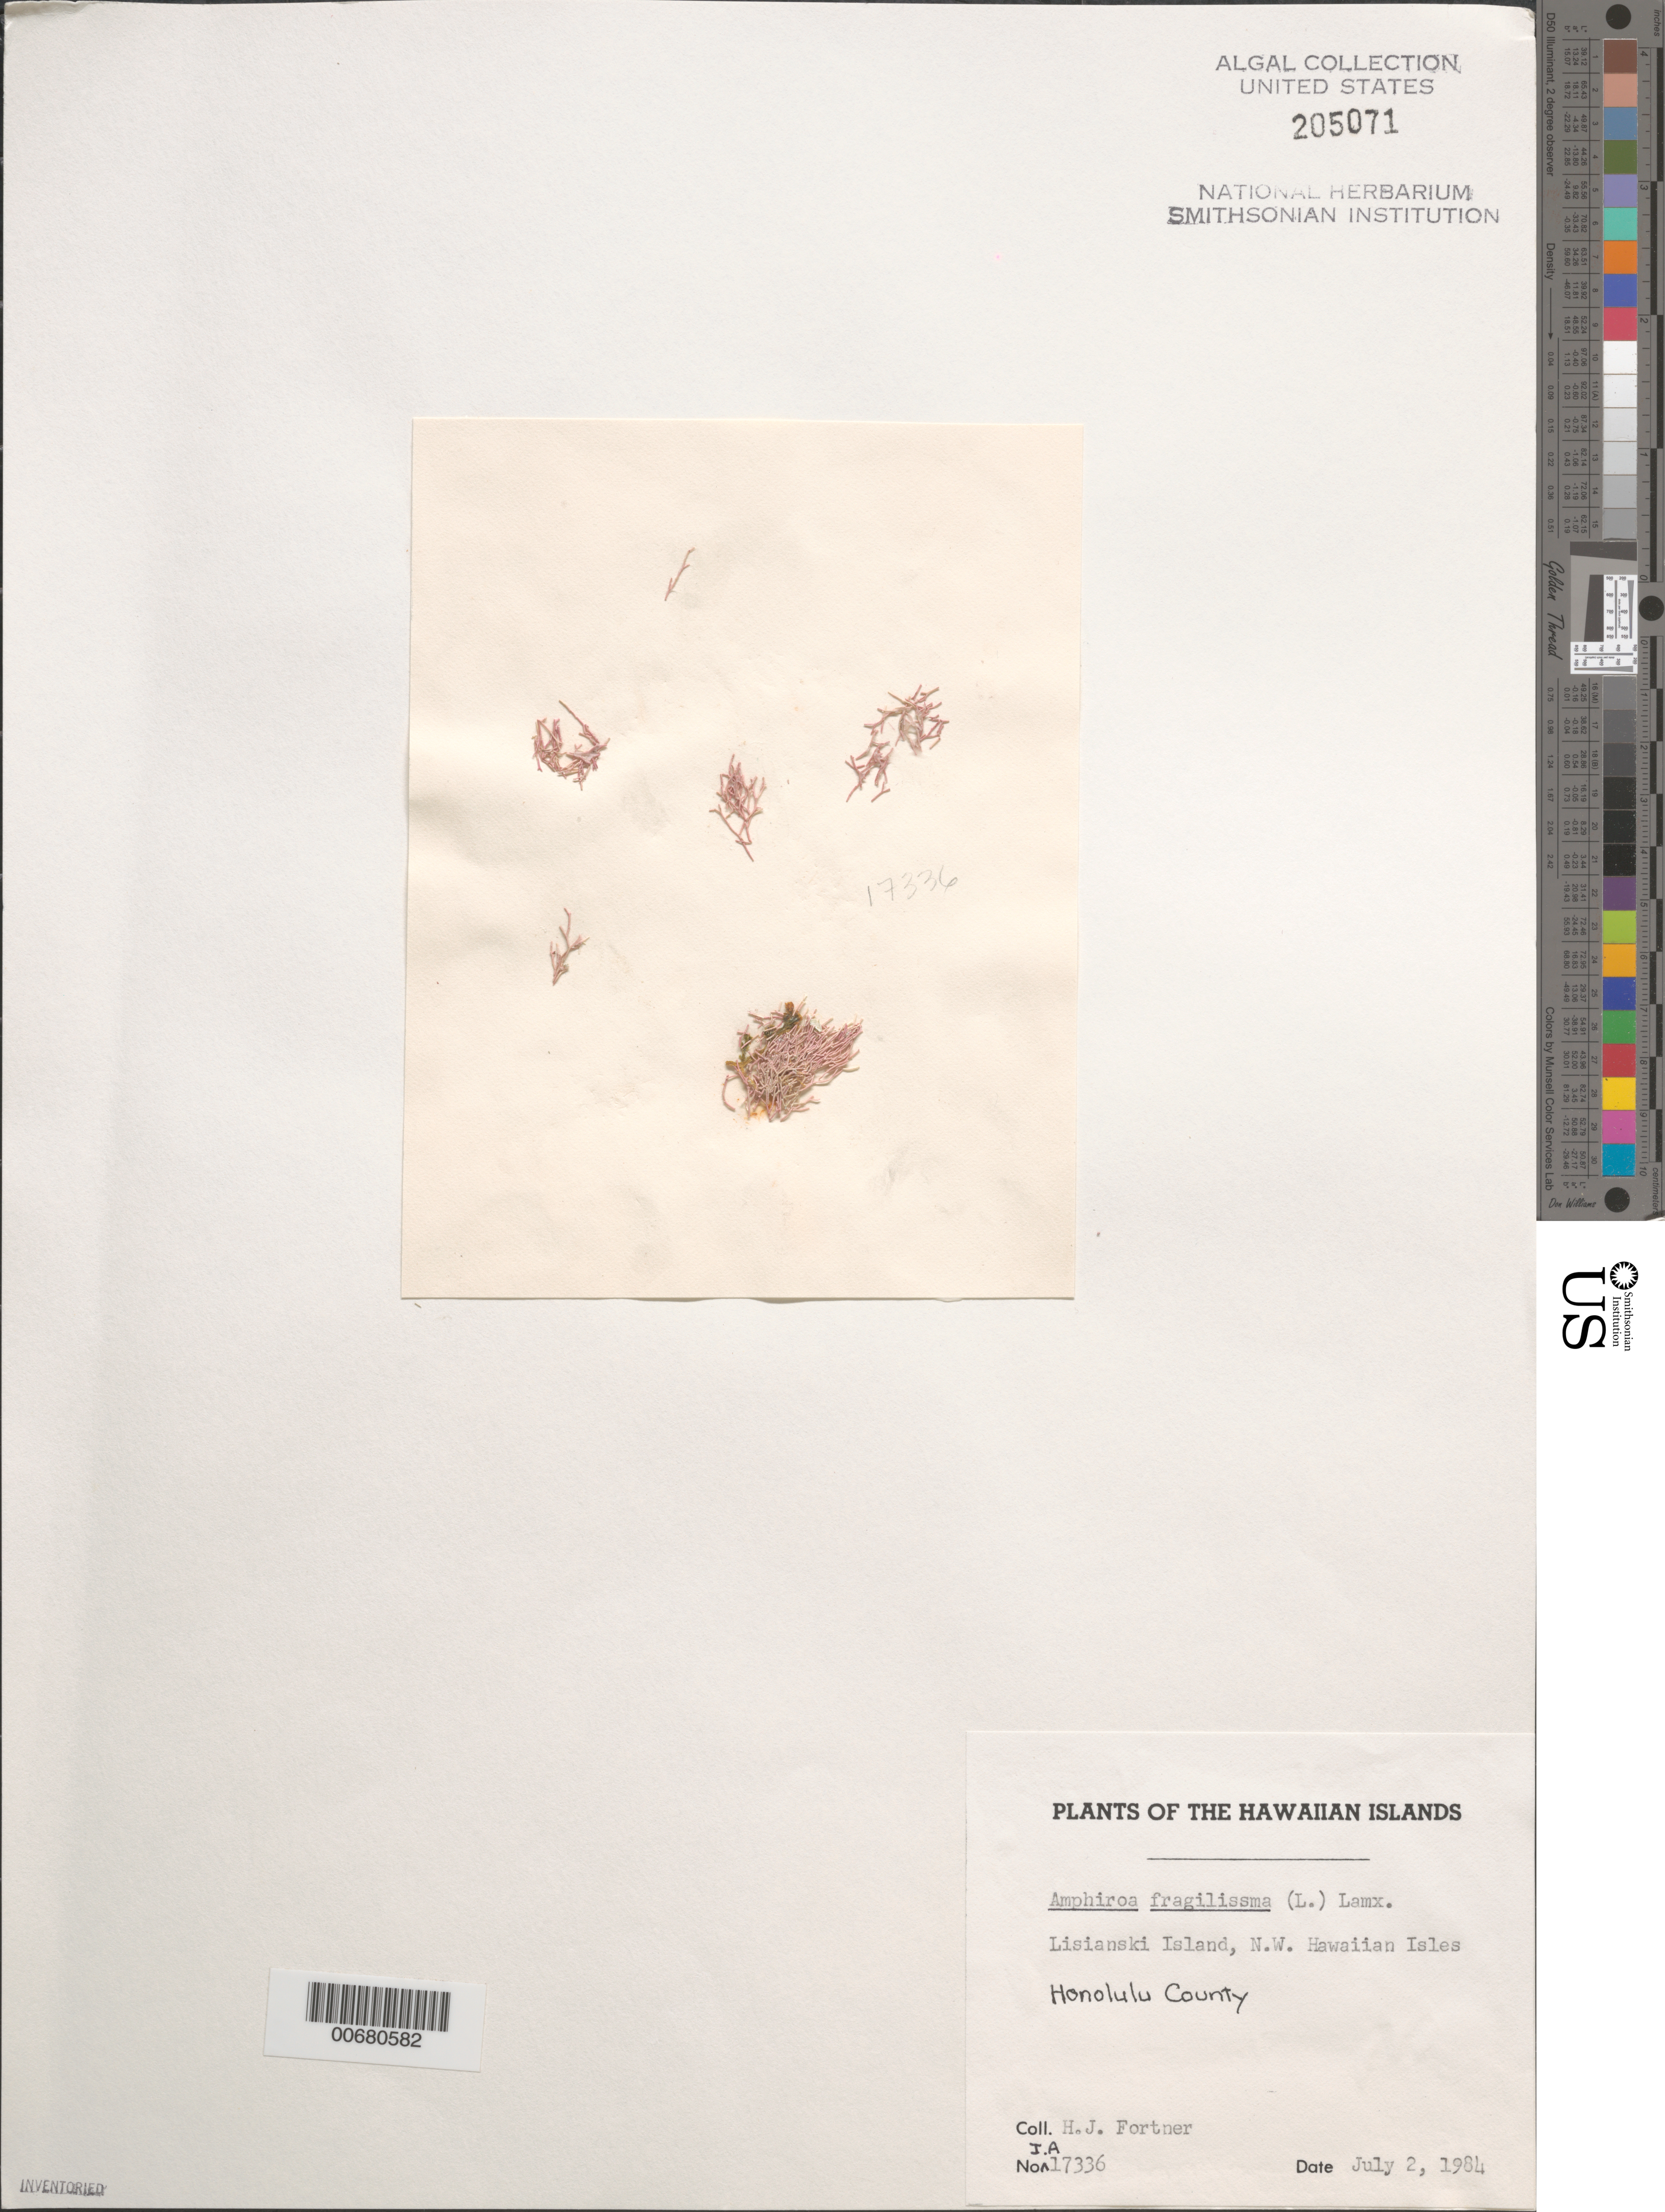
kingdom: Plantae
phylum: Rhodophyta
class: Florideophyceae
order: Corallinales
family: Lithophyllaceae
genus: Amphiroa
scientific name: Amphiroa fragilissima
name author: (L.) J.V.Lamouroux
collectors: H. Fortner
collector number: IAA 17336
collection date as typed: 02 Jul 1984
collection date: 1984-07-02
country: United States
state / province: Hawaii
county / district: Honolulu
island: Lisianski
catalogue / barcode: US 205071